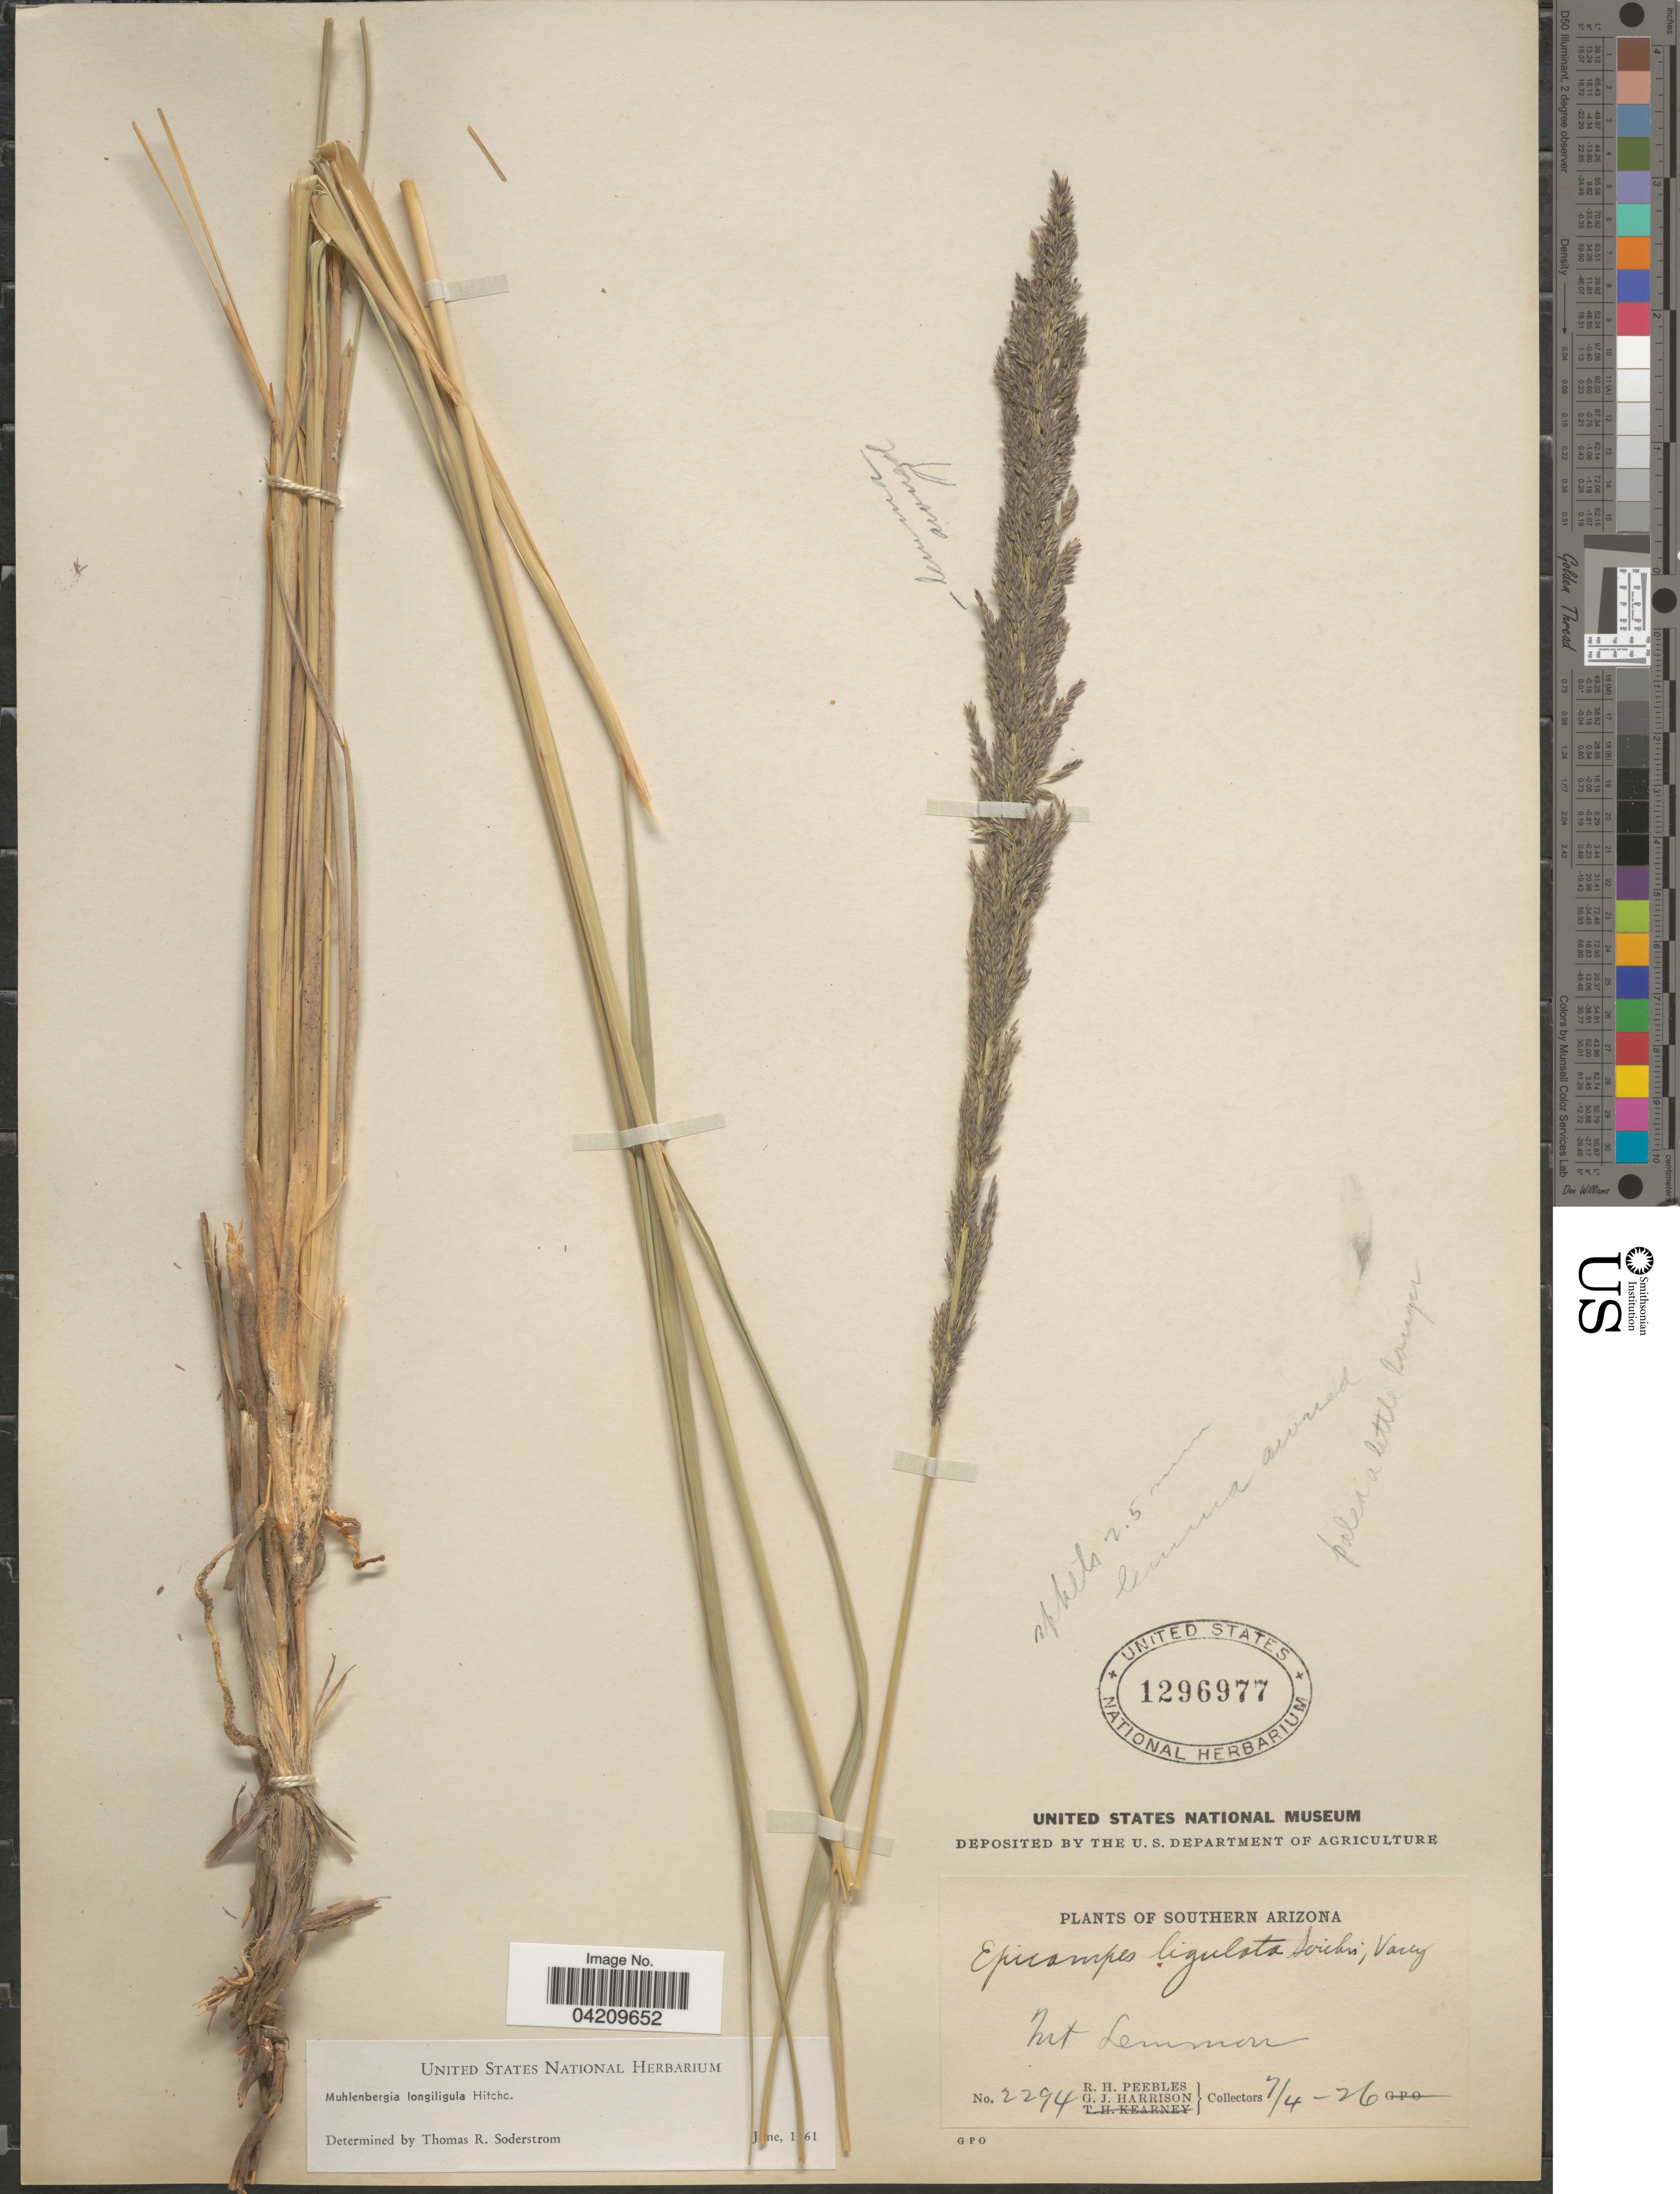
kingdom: Plantae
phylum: Tracheophyta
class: Liliopsida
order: Poales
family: Poaceae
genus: Muhlenbergia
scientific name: Muhlenbergia longiligula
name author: Hitchc.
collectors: R. H. Peebles & G. J. Harrison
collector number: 2294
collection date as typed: Transcribed d/m/y: 4/7/26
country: United States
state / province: Arizona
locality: Southern Arizona. Mt Lemmon.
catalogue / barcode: US 1296977